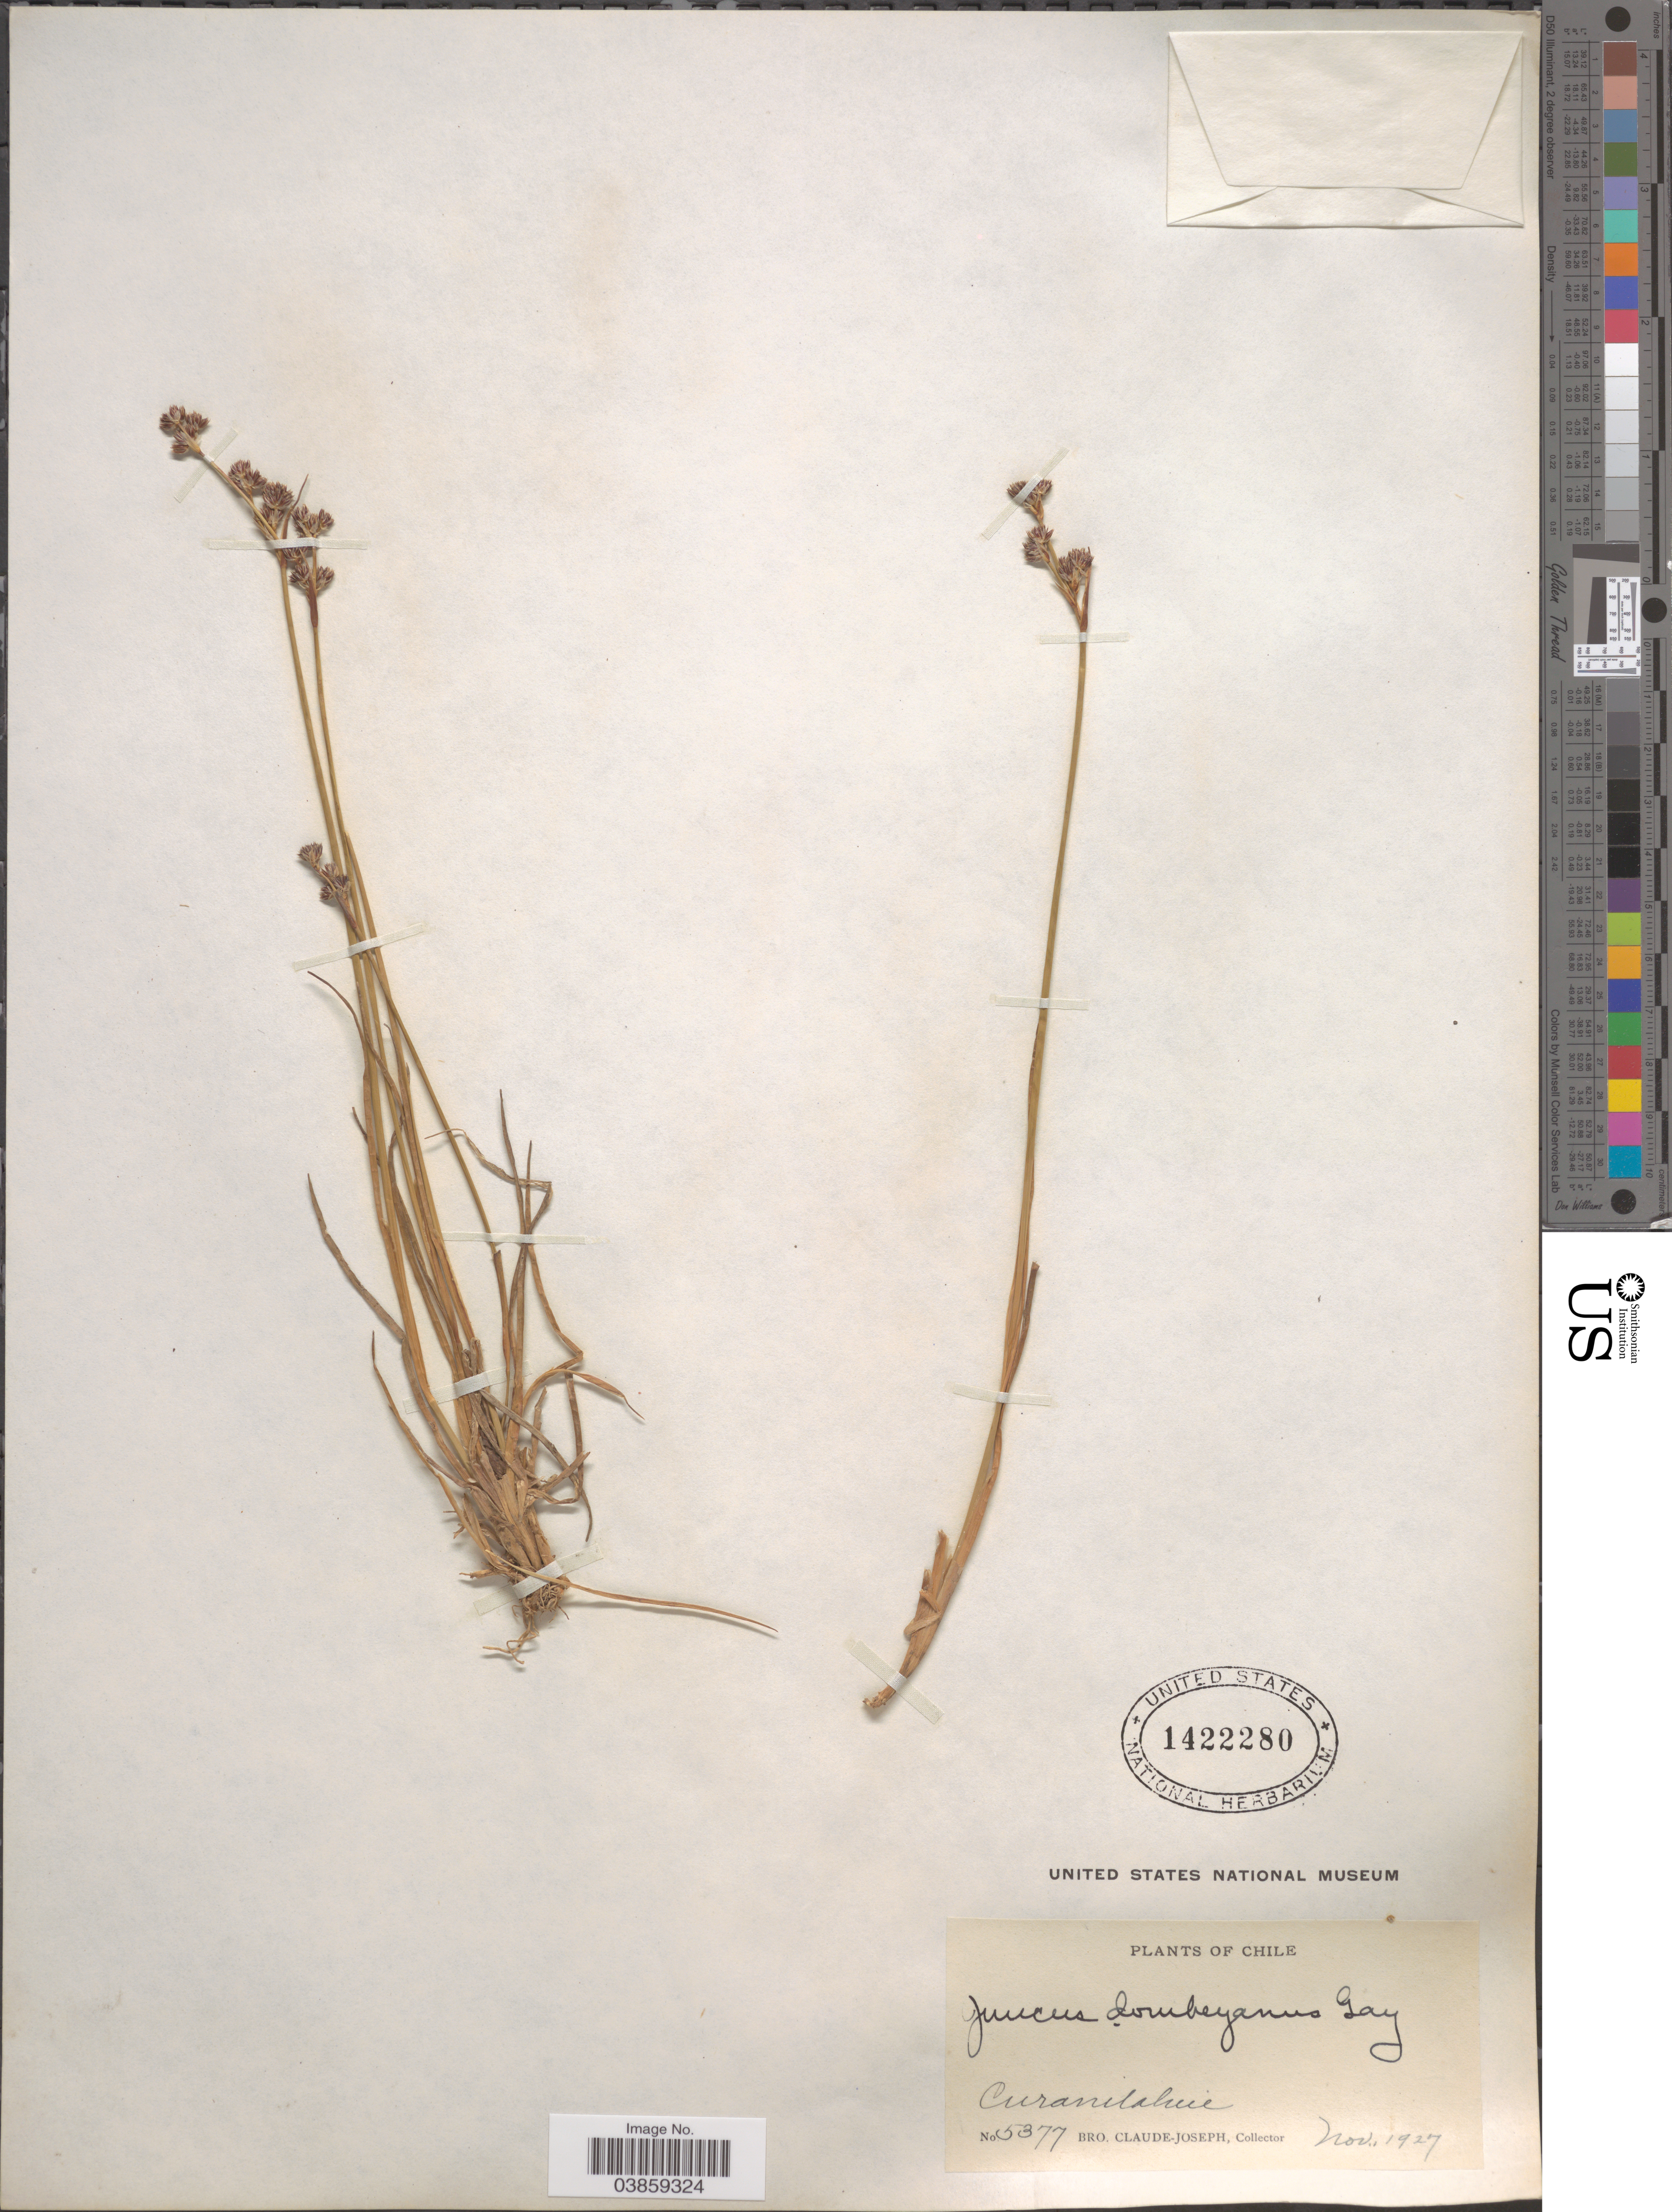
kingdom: Plantae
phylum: Tracheophyta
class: Liliopsida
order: Poales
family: Juncaceae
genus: Juncus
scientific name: Juncus dombeyanus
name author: J. Gay ex Laharpe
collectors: Bro. Claude-Joseph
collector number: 5377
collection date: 1927-11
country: Chile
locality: Curanilahue.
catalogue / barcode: US 1422280